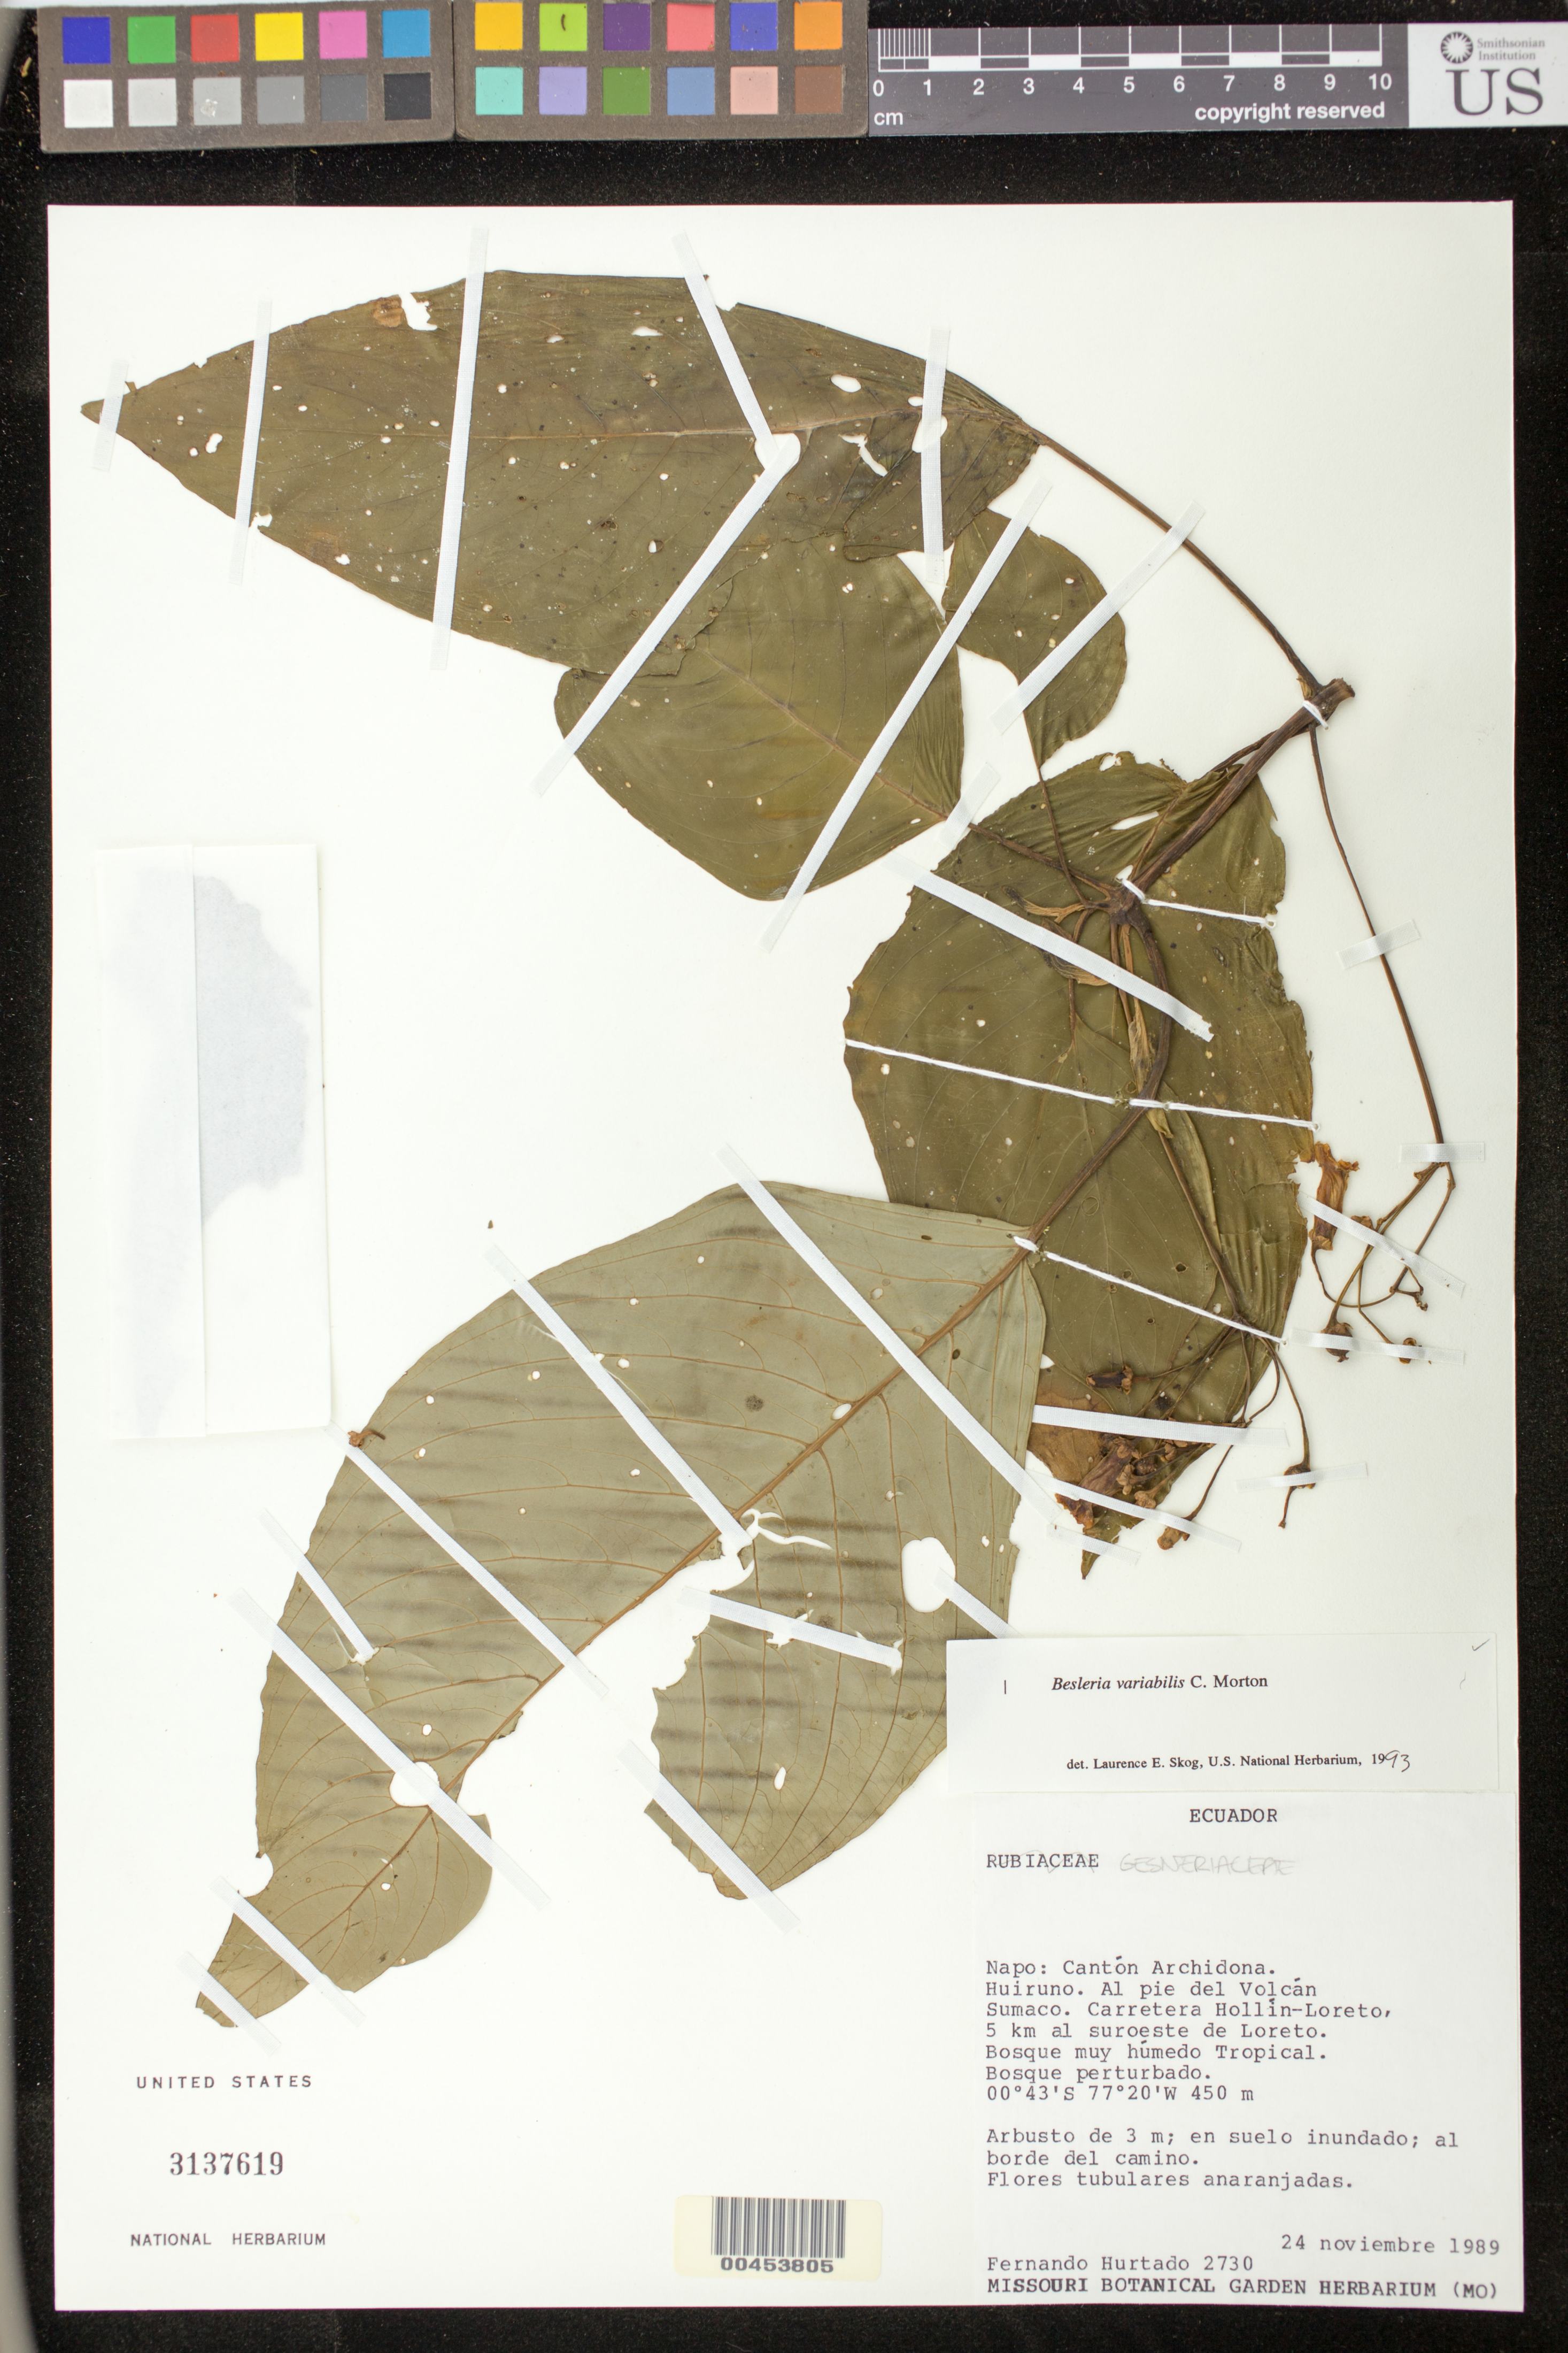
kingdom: Plantae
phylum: Tracheophyta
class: Magnoliopsida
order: Lamiales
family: Gesneriaceae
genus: Besleria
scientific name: Besleria variabilis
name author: C.V. Morton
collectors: F. Hurtado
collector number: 2730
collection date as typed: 24 Nov 1989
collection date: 1989-11-24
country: Ecuador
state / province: Napo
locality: Archidona Canton, Huiruno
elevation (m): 450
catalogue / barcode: US 3137619